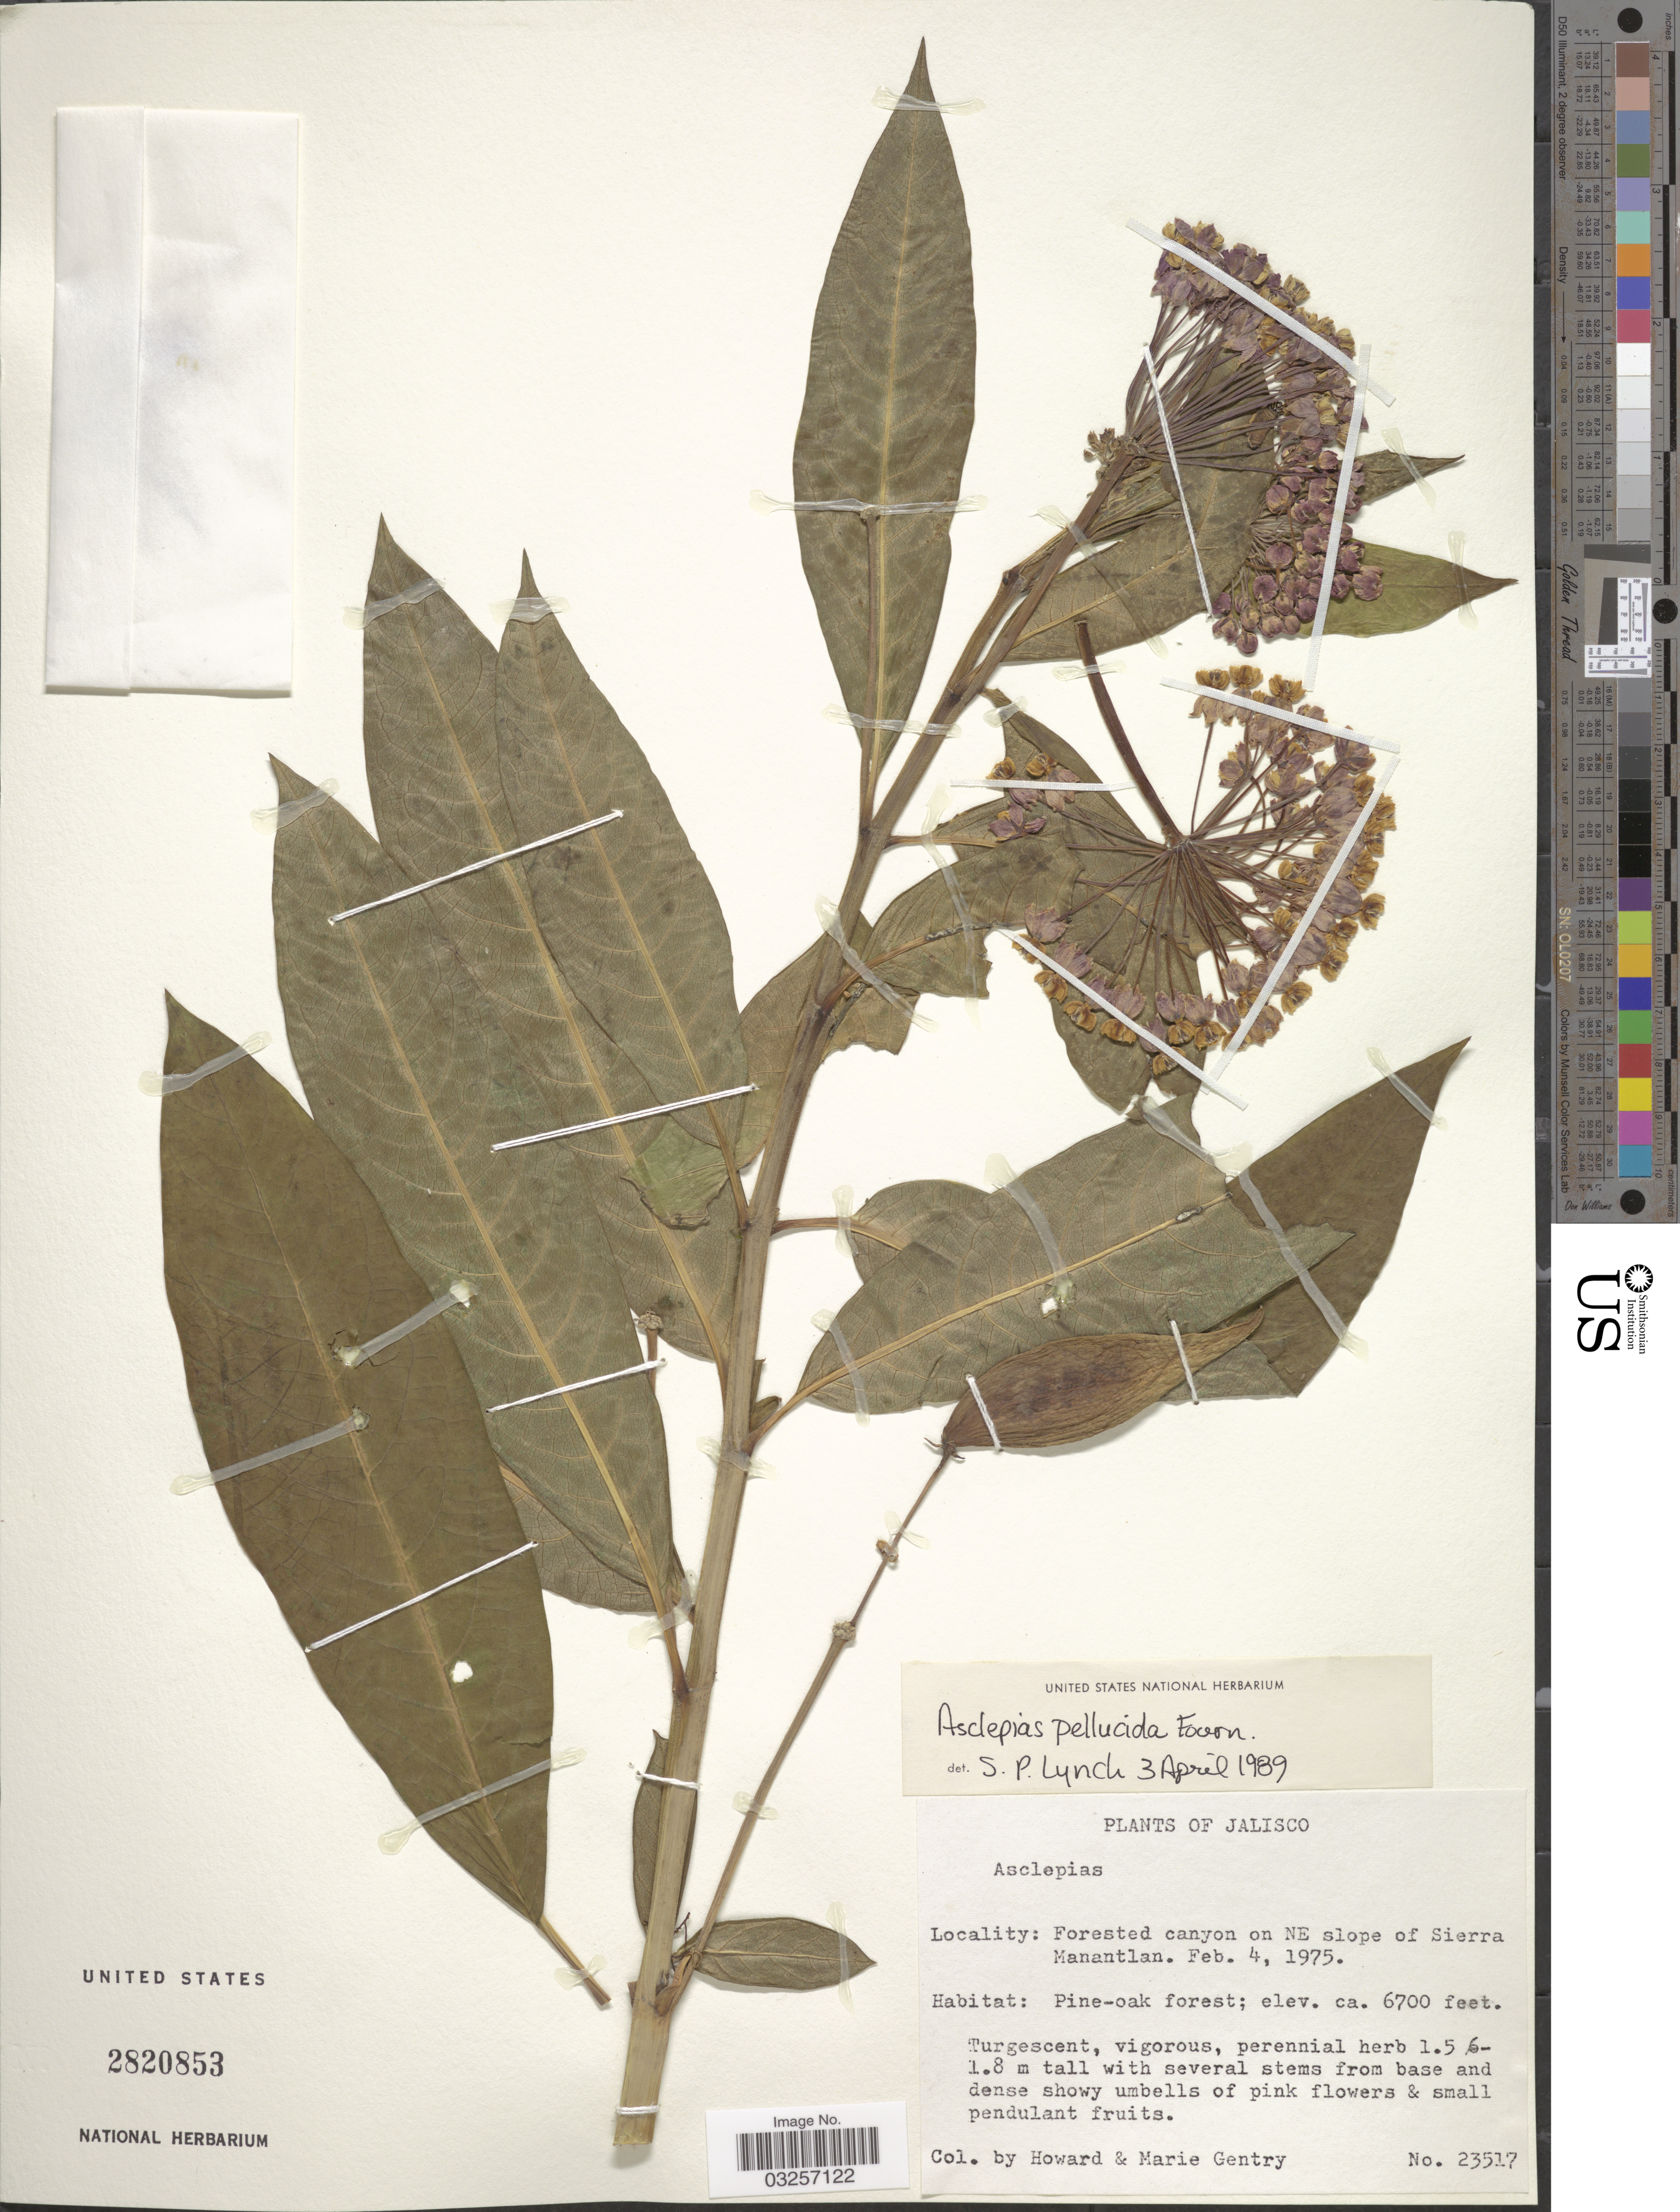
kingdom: Plantae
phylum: Tracheophyta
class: Magnoliopsida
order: Gentianales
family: Apocynaceae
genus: Asclepias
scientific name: Asclepias pellucida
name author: E. Fourn.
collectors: H. S. Gentry & M. Gentry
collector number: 23517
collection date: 1975-02-04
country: Mexico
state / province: Jalisco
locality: Forested canyon on NE slope of Sierra Manantlan.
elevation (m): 2042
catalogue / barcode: US 2820853